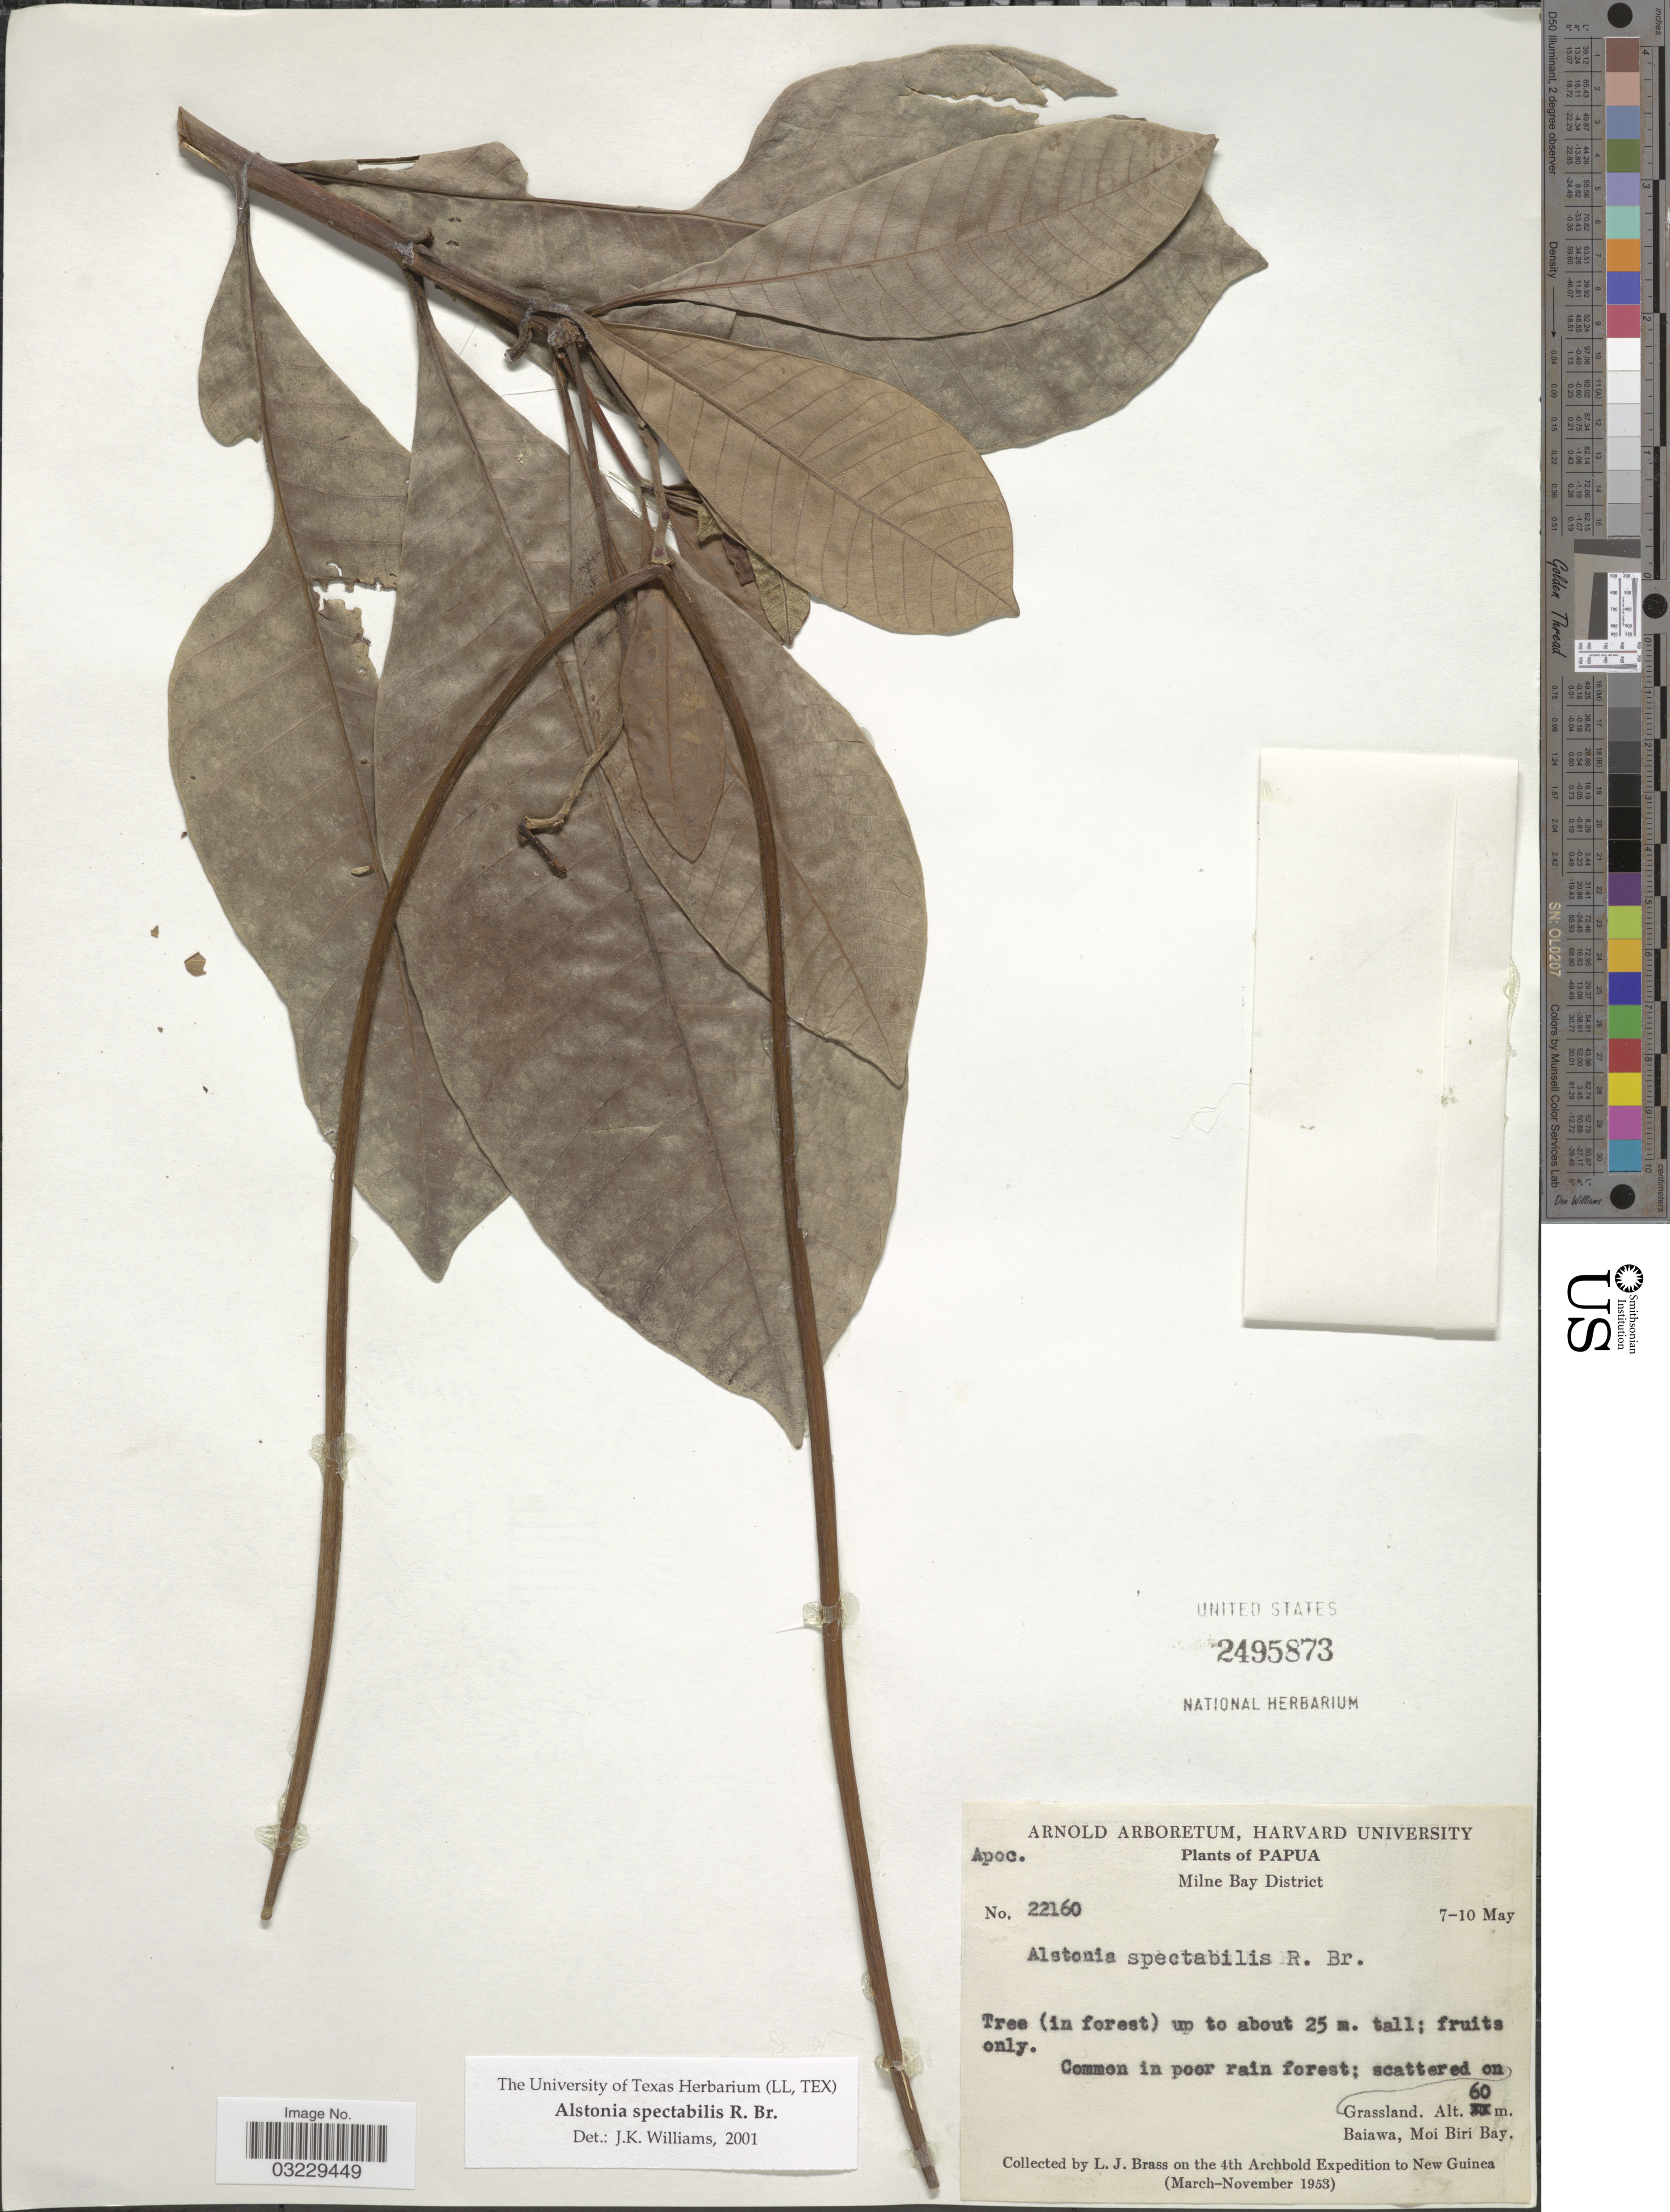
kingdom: Plantae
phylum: Tracheophyta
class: Magnoliopsida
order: Gentianales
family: Apocynaceae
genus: Alstonia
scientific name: Alstonia spectabilis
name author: R. Br.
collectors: L. J. Brass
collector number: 22160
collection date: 1953-05-07/1953-05-10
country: Papua New Guinea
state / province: Milne Bay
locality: Milne Bay District, Baiawa, Moi Biri Bay. New Guinea.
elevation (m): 60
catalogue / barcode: US 2495873